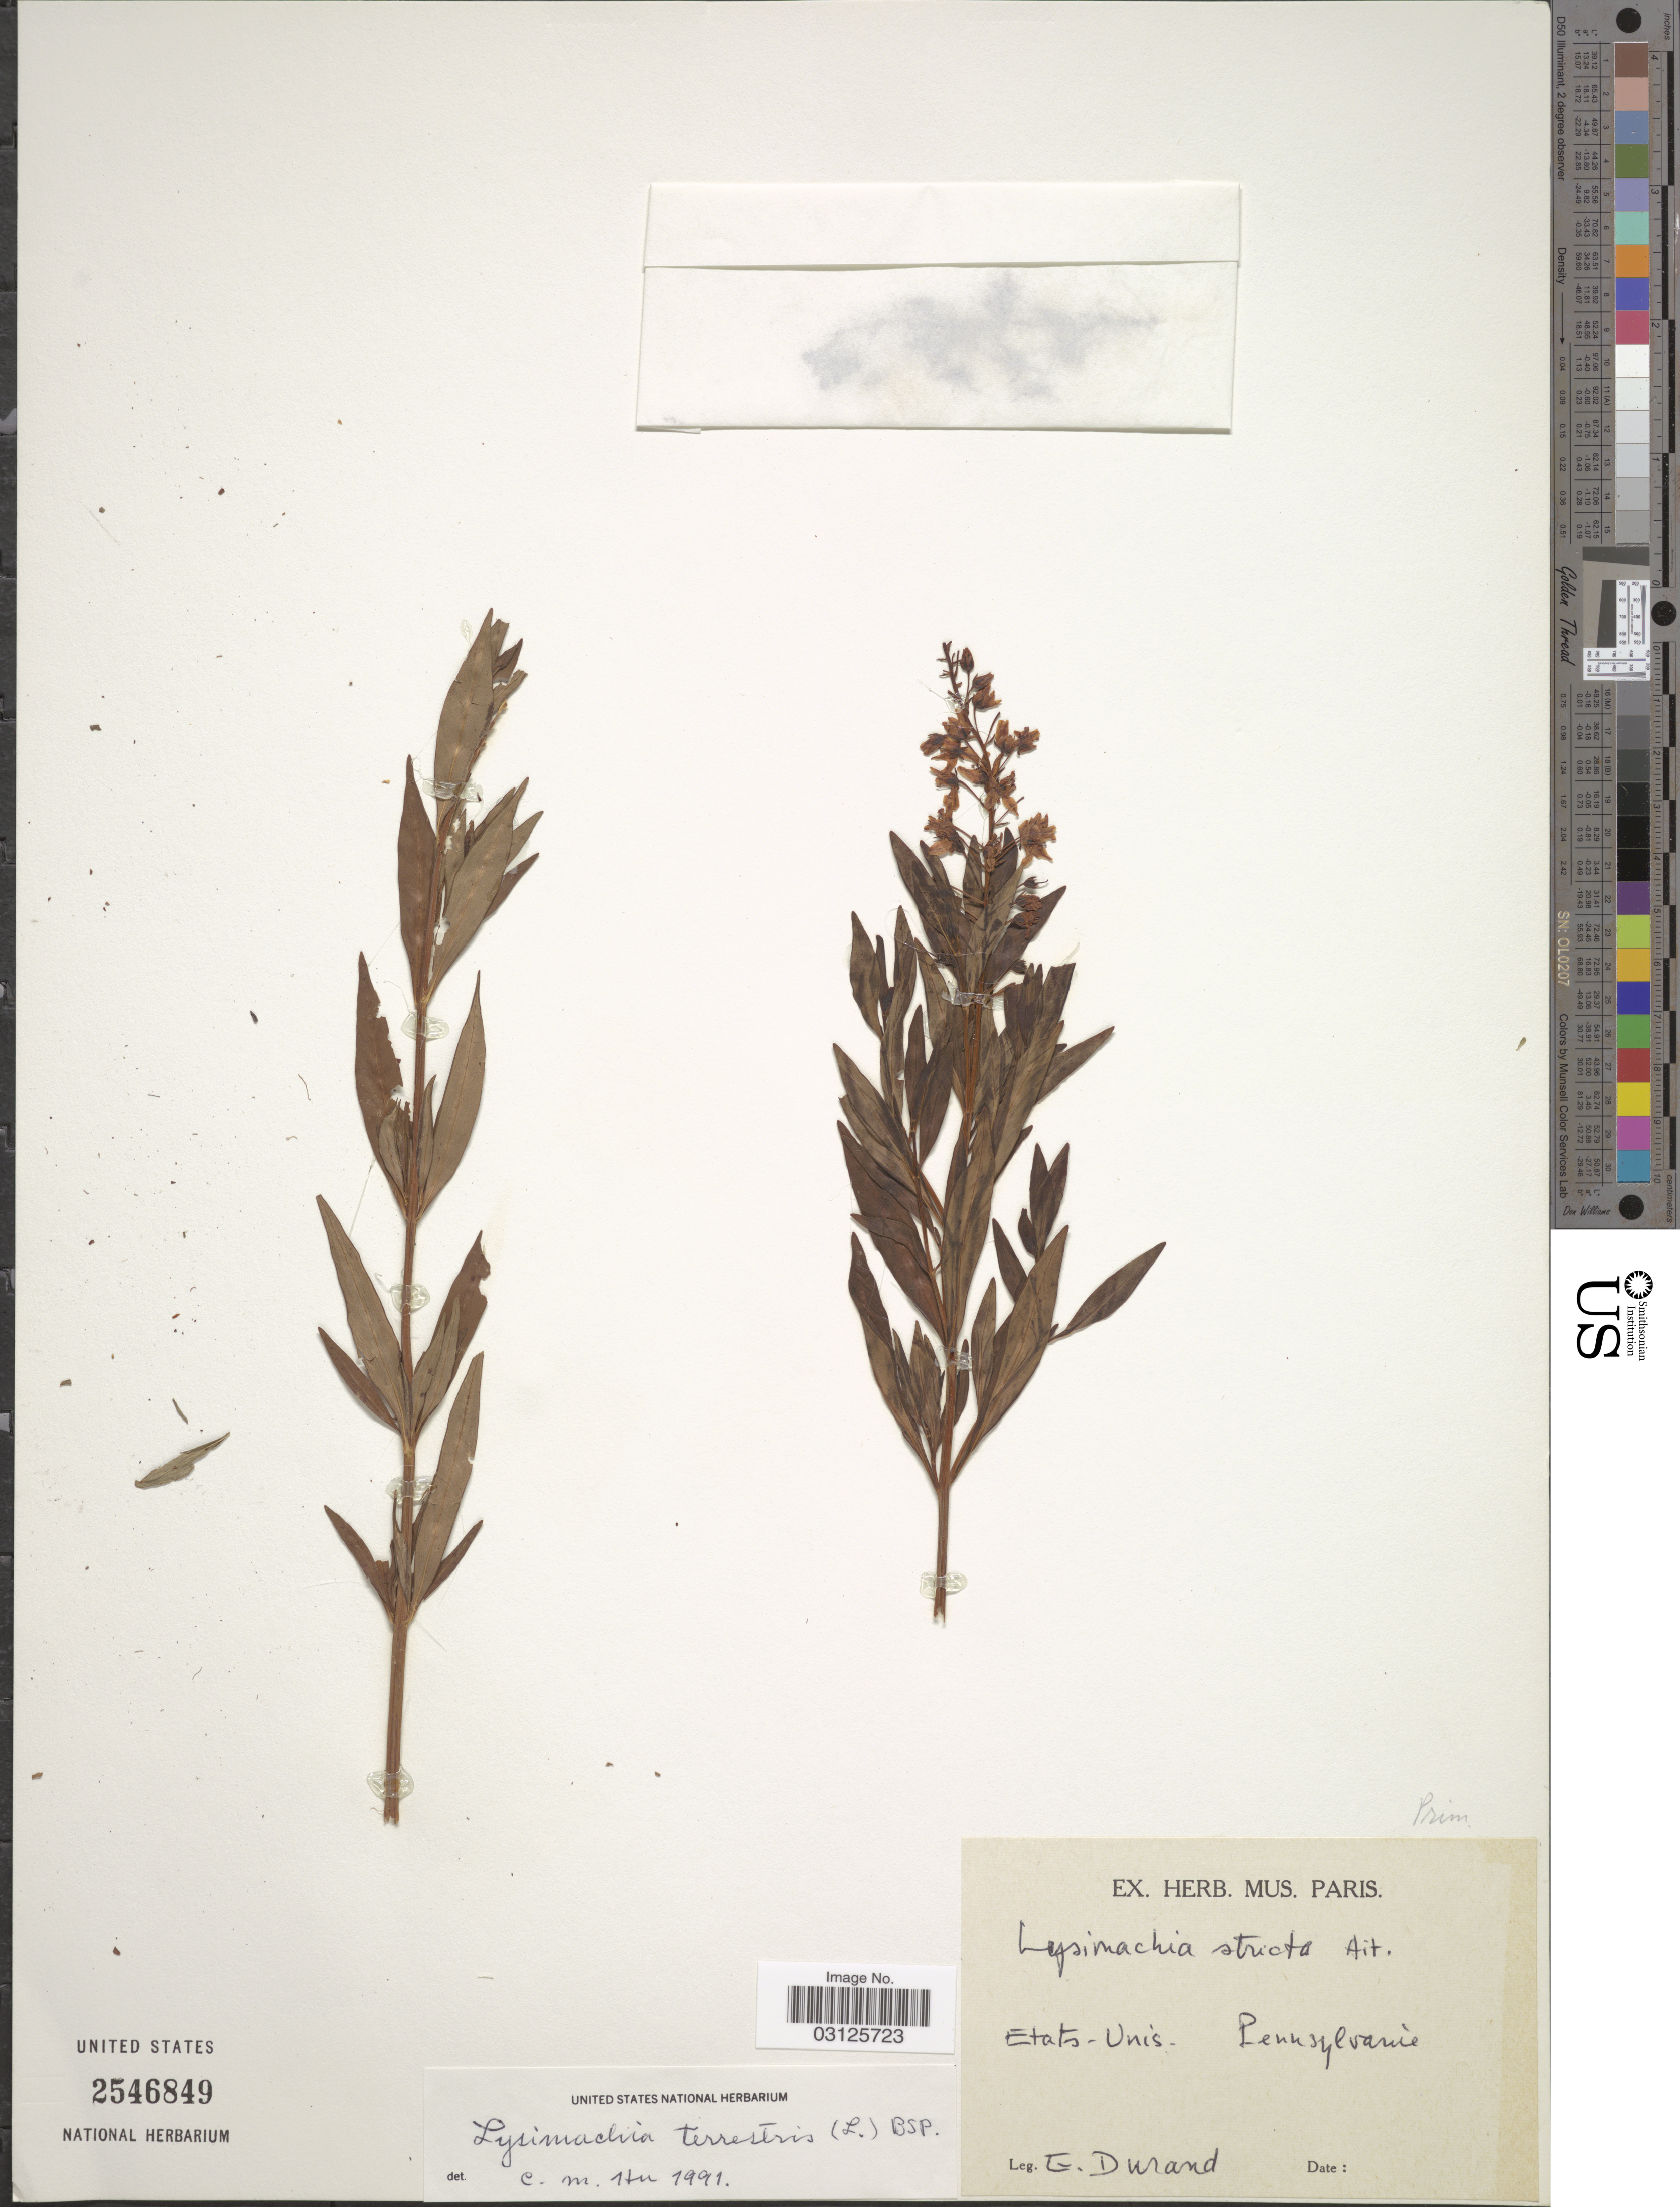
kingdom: Plantae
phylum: Tracheophyta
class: Magnoliopsida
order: Ericales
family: Primulaceae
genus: Lysimachia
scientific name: Lysimachia terrestris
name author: (L.) Britton, Stearns & Poggenb.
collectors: E. A. Durand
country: United States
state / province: Pennsylvania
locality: Etats-Unis.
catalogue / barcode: US 2546849